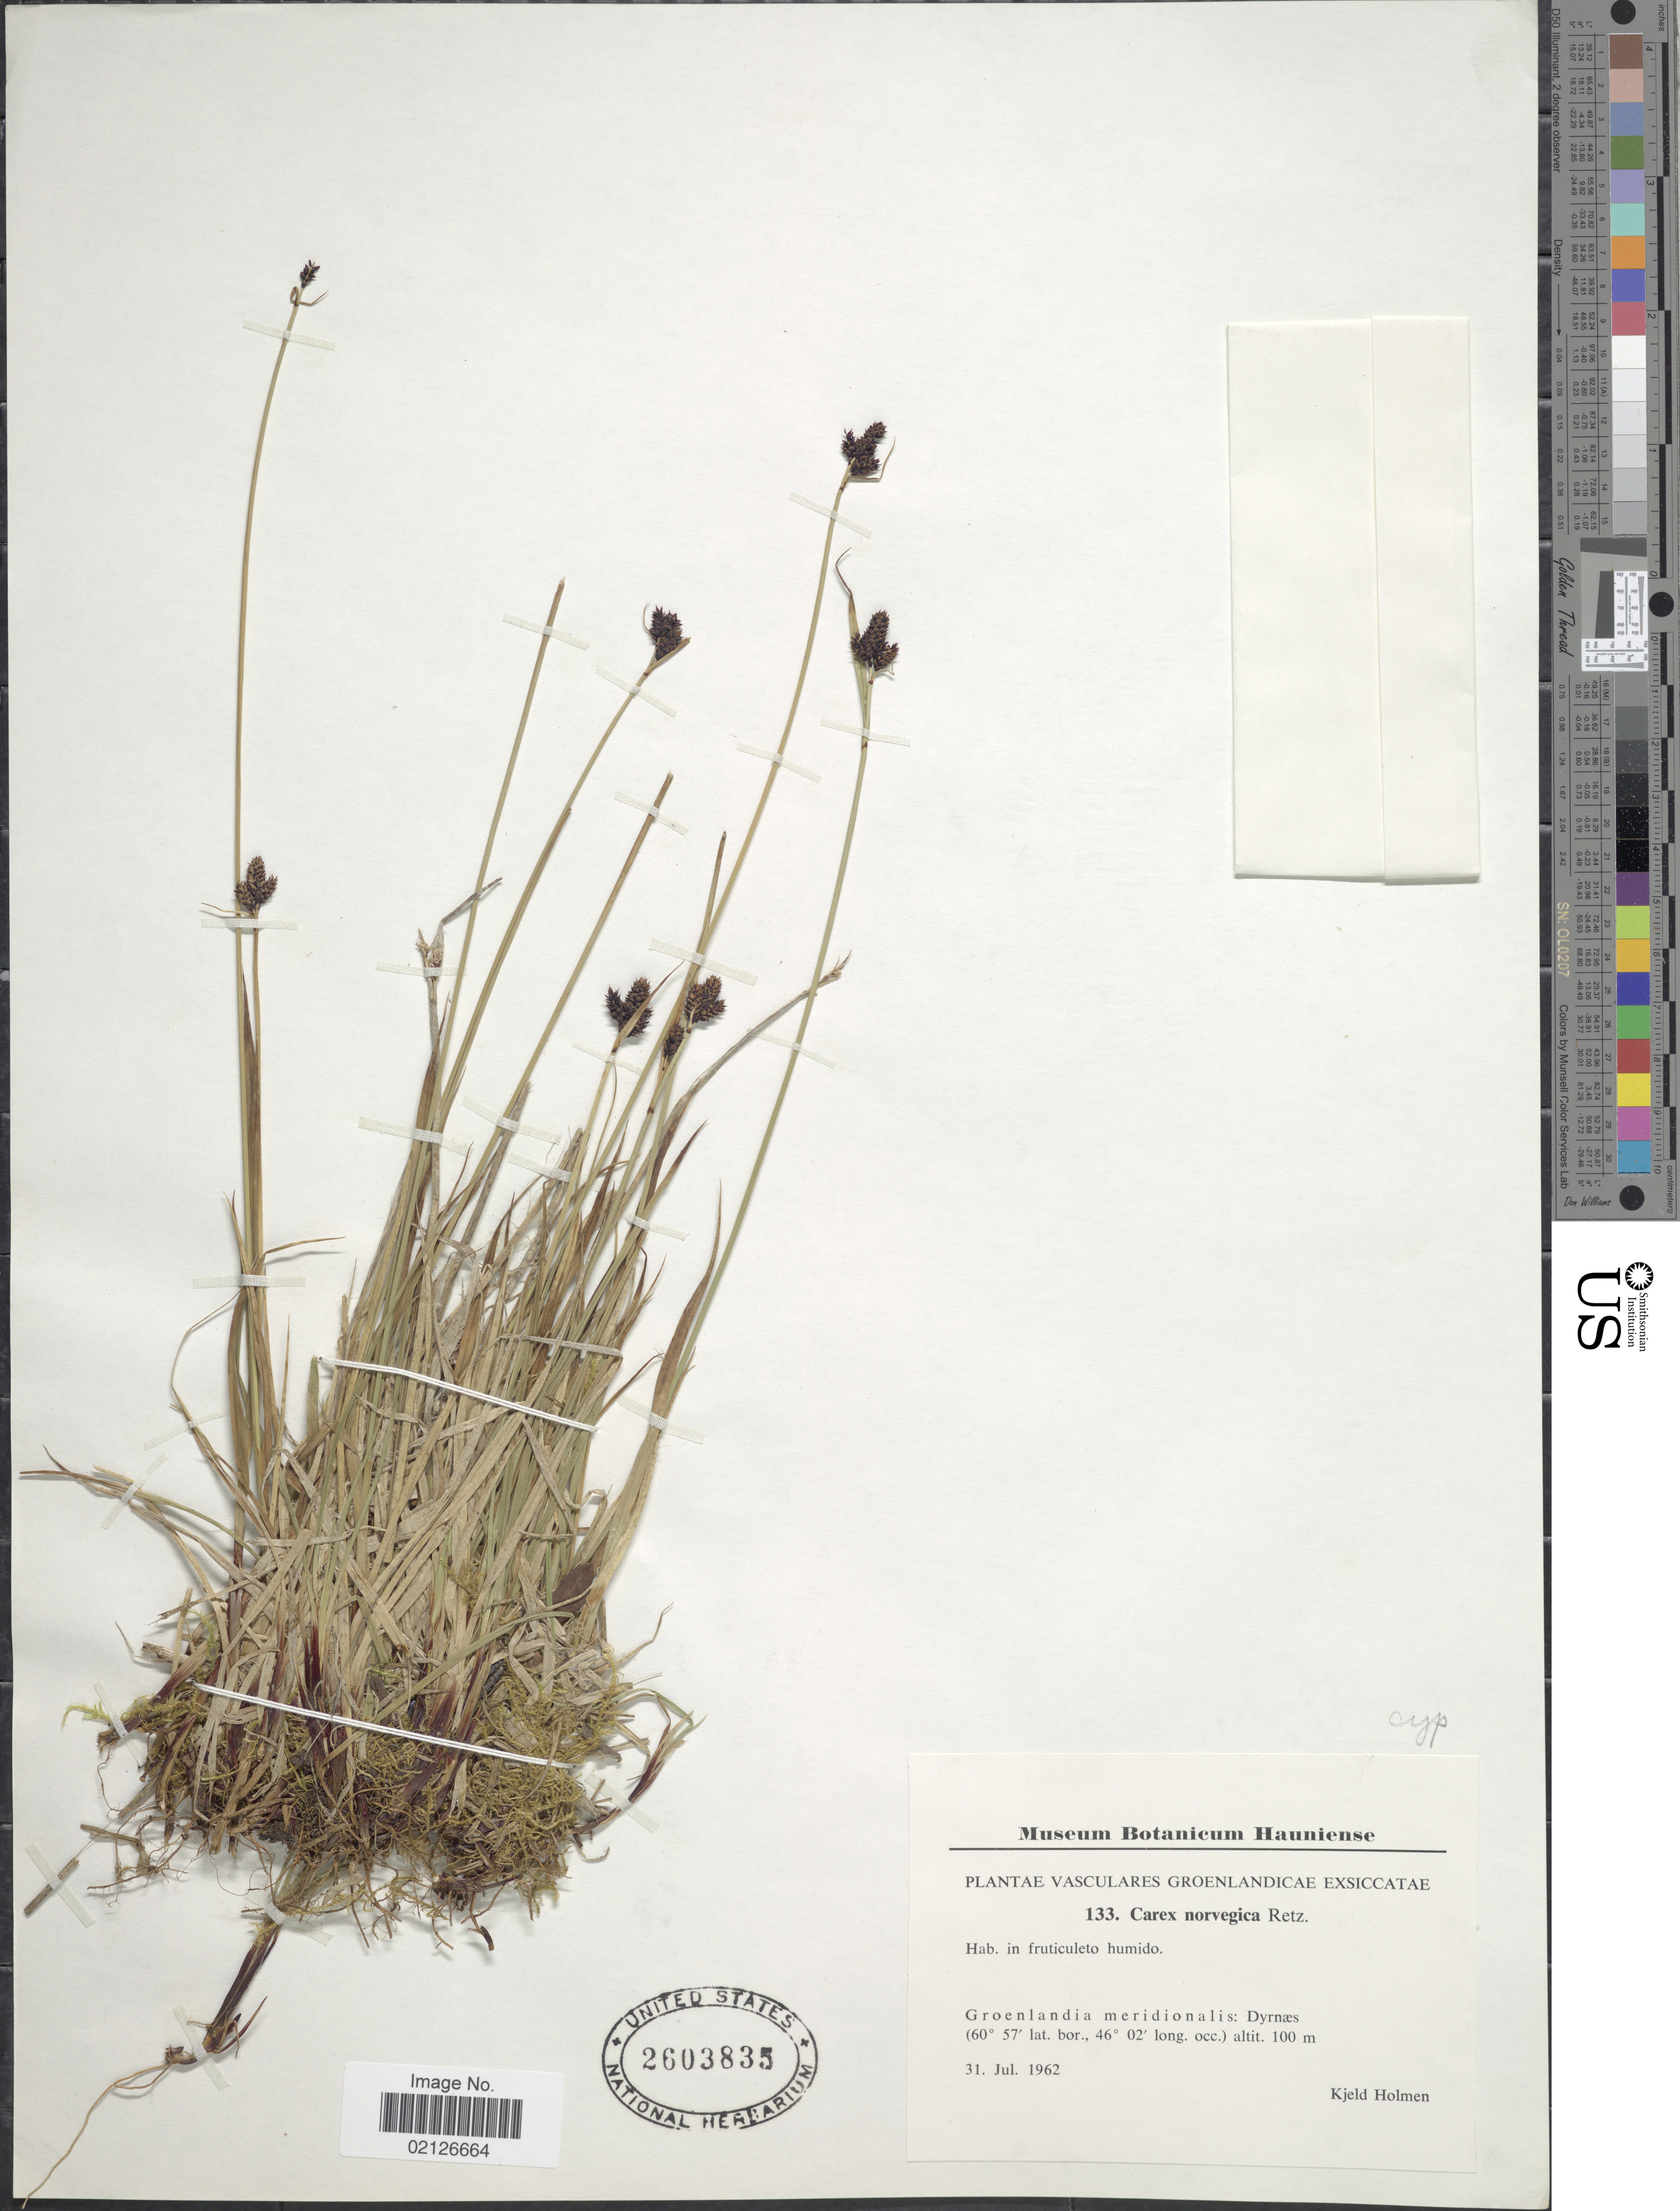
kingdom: Plantae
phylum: Tracheophyta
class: Liliopsida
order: Poales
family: Cyperaceae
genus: Carex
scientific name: Carex norvegica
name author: Retz.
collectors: K. A. Holmen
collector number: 133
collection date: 1962-07-31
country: Greenland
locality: Vasculares Groenlandicae, Groenlandia meridionalis: Dyrnaes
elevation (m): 100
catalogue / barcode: US 2603835